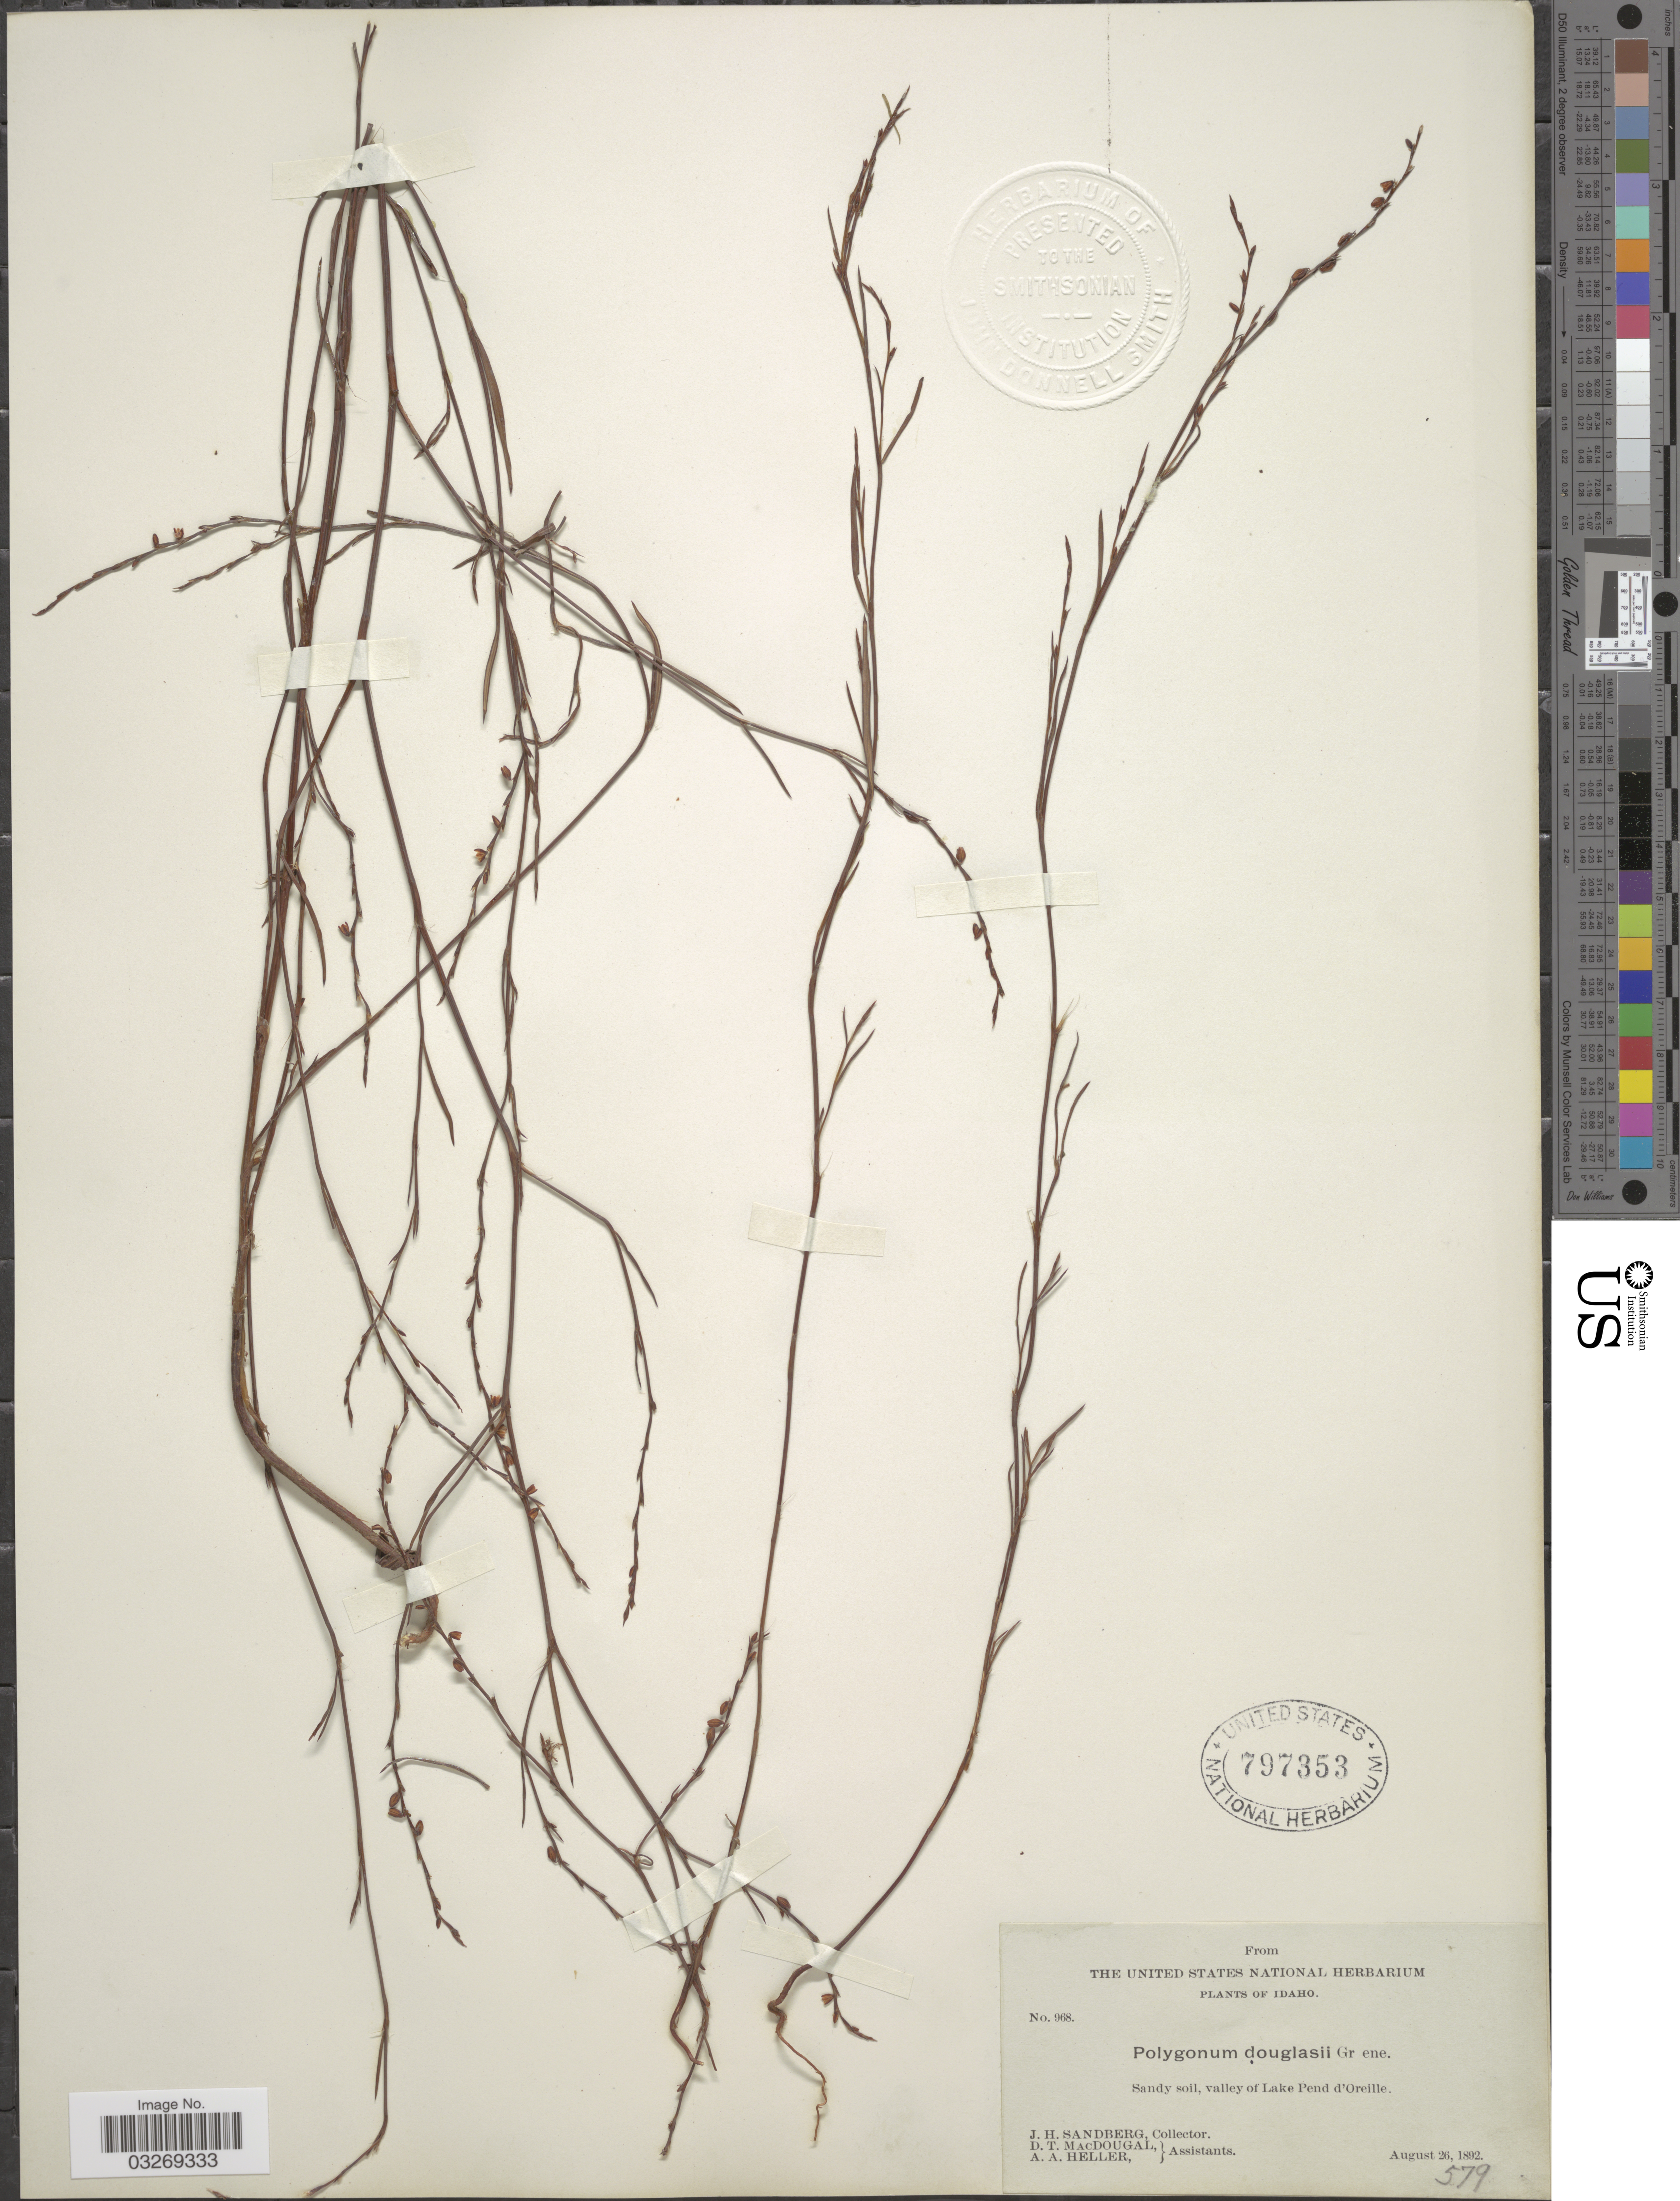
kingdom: Plantae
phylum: Tracheophyta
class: Magnoliopsida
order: Caryophyllales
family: Polygonaceae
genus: Polygonum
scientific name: Polygonum douglasii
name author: Greene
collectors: J. H. Sandberg, D. T. MacDougal & A. A. Heller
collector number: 968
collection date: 1892-08-26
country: United States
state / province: Idaho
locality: Sandy soil, valley of Lake Pend d'Oreille.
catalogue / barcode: US 797353